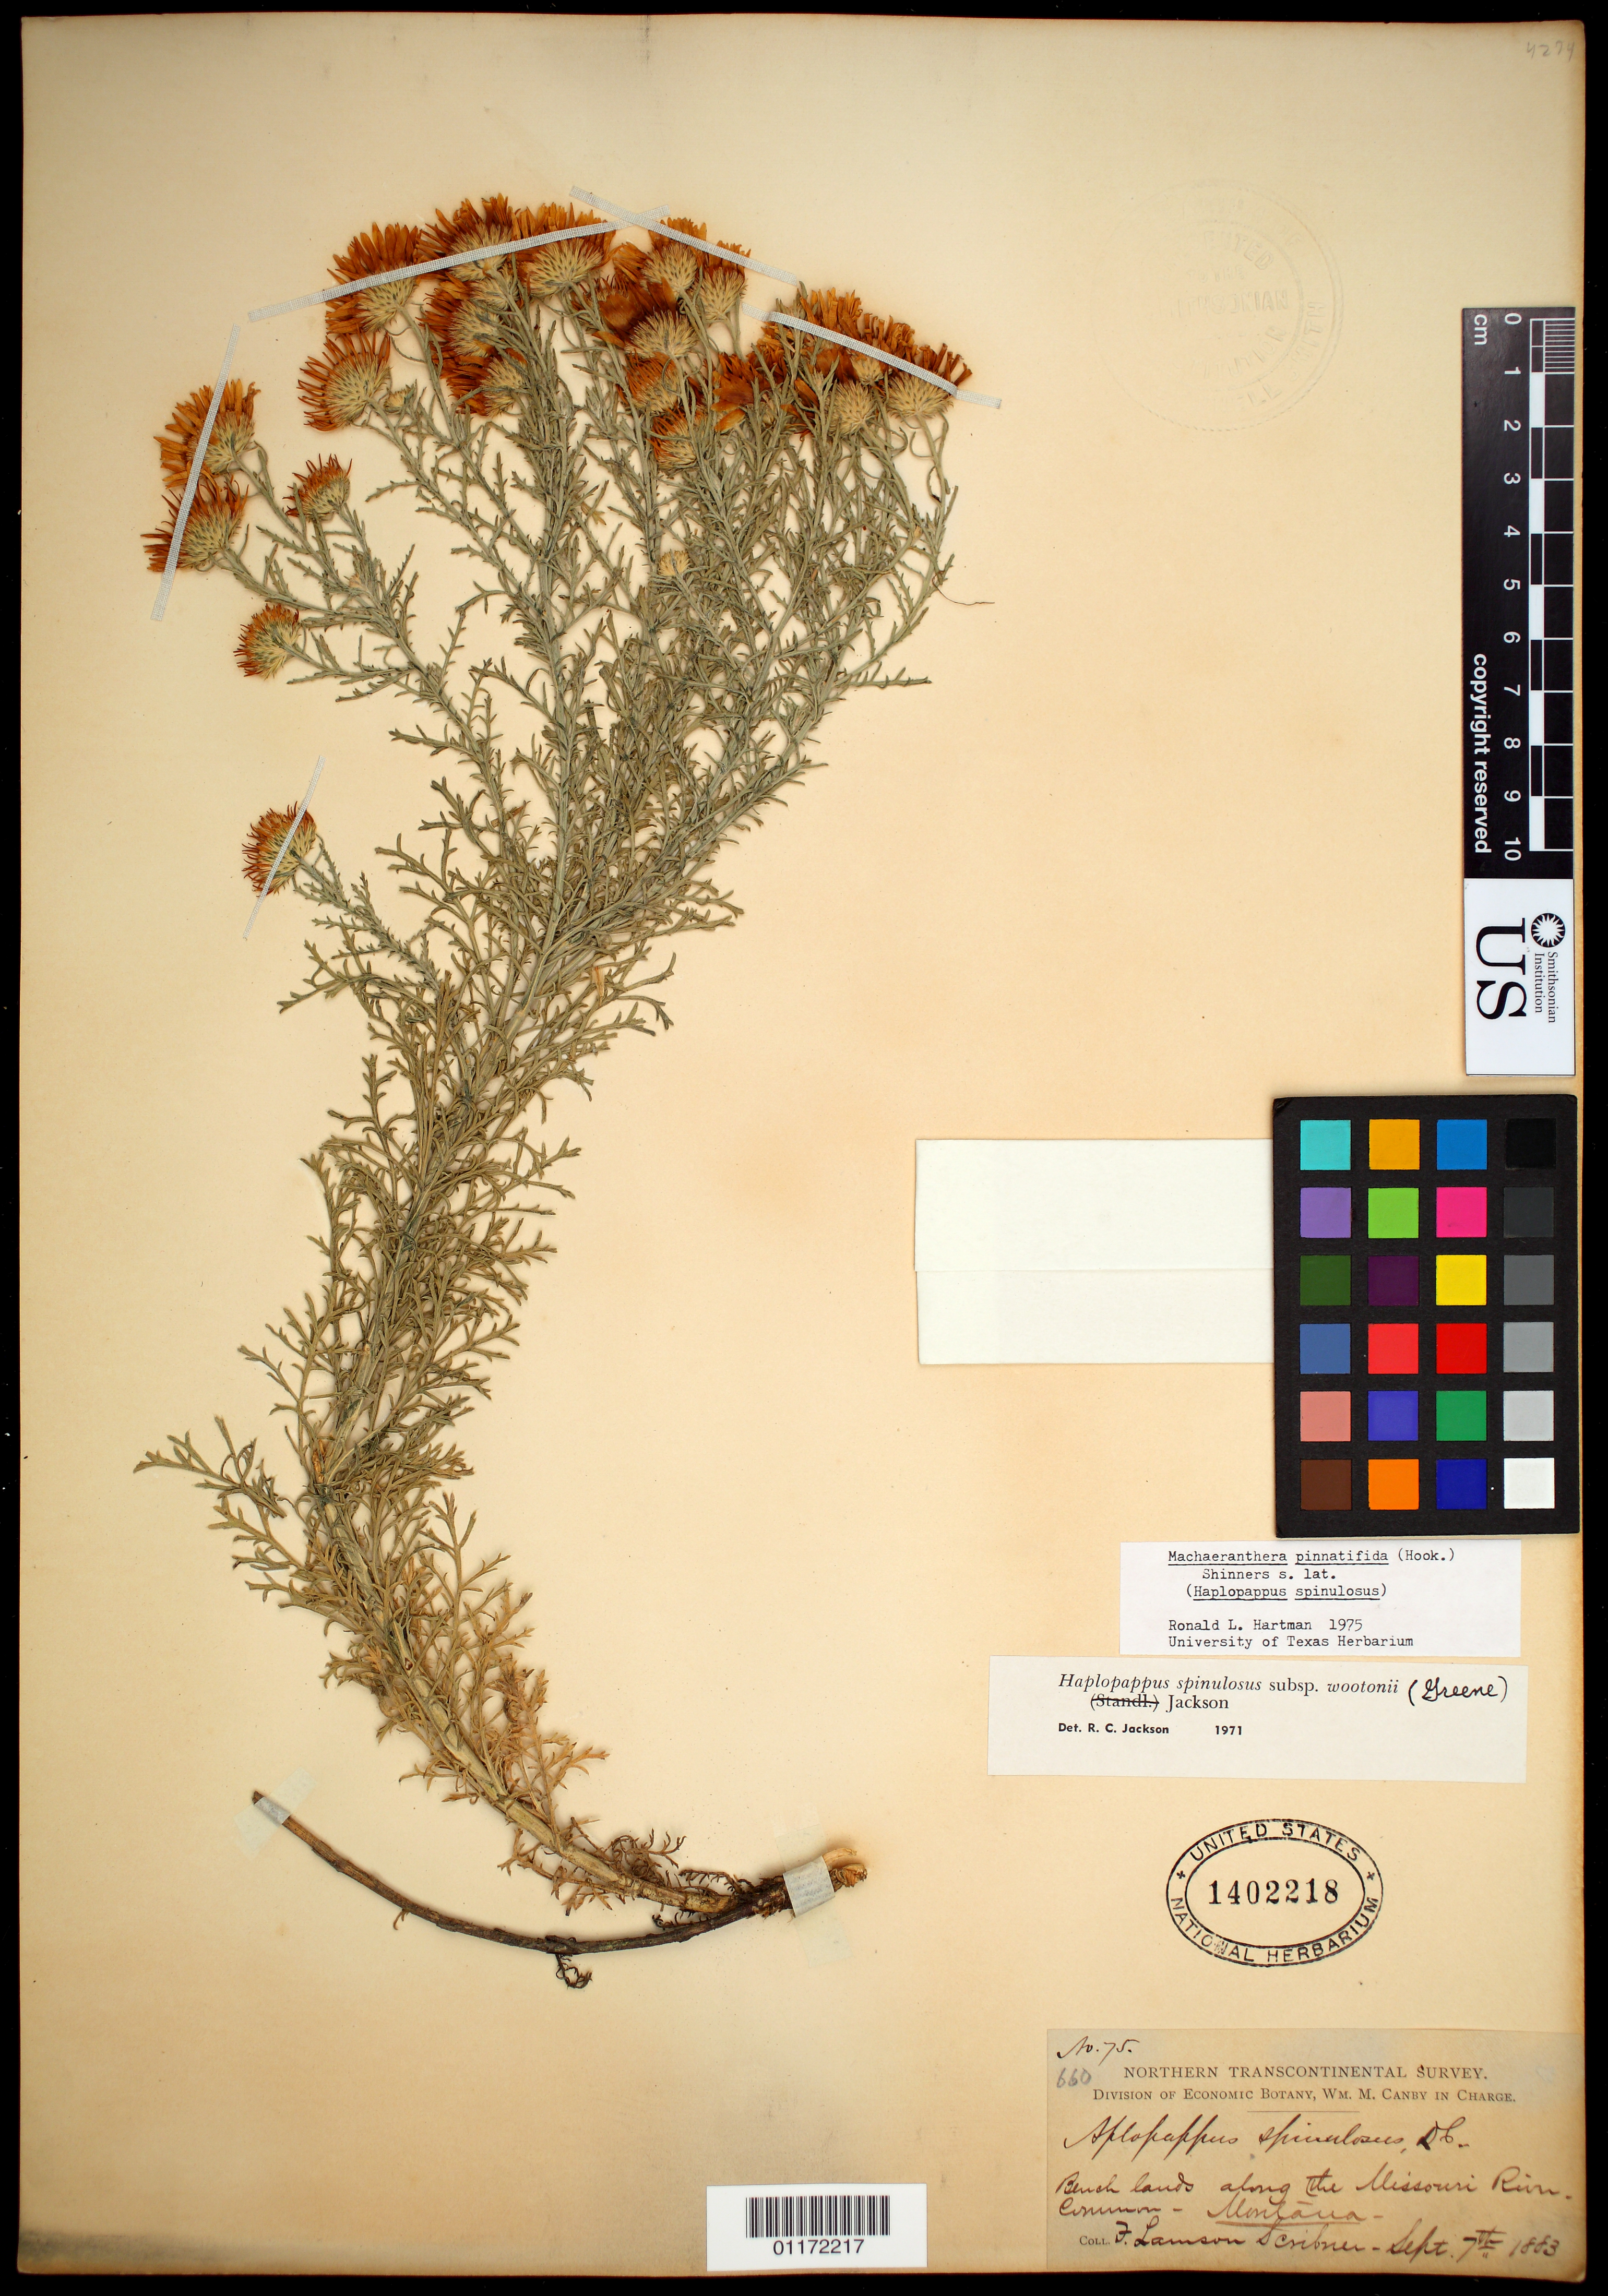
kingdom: Plantae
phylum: Tracheophyta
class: Magnoliopsida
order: Asterales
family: Asteraceae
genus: Machaeranthera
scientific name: Machaeranthera pinnatifida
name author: (Hook.) Shinners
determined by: Hartman, R. L.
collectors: F. L. Scribner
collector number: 75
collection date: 1883-09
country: United States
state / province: Montana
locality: Bench lands along the Missouri River. Common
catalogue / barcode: US 1402218